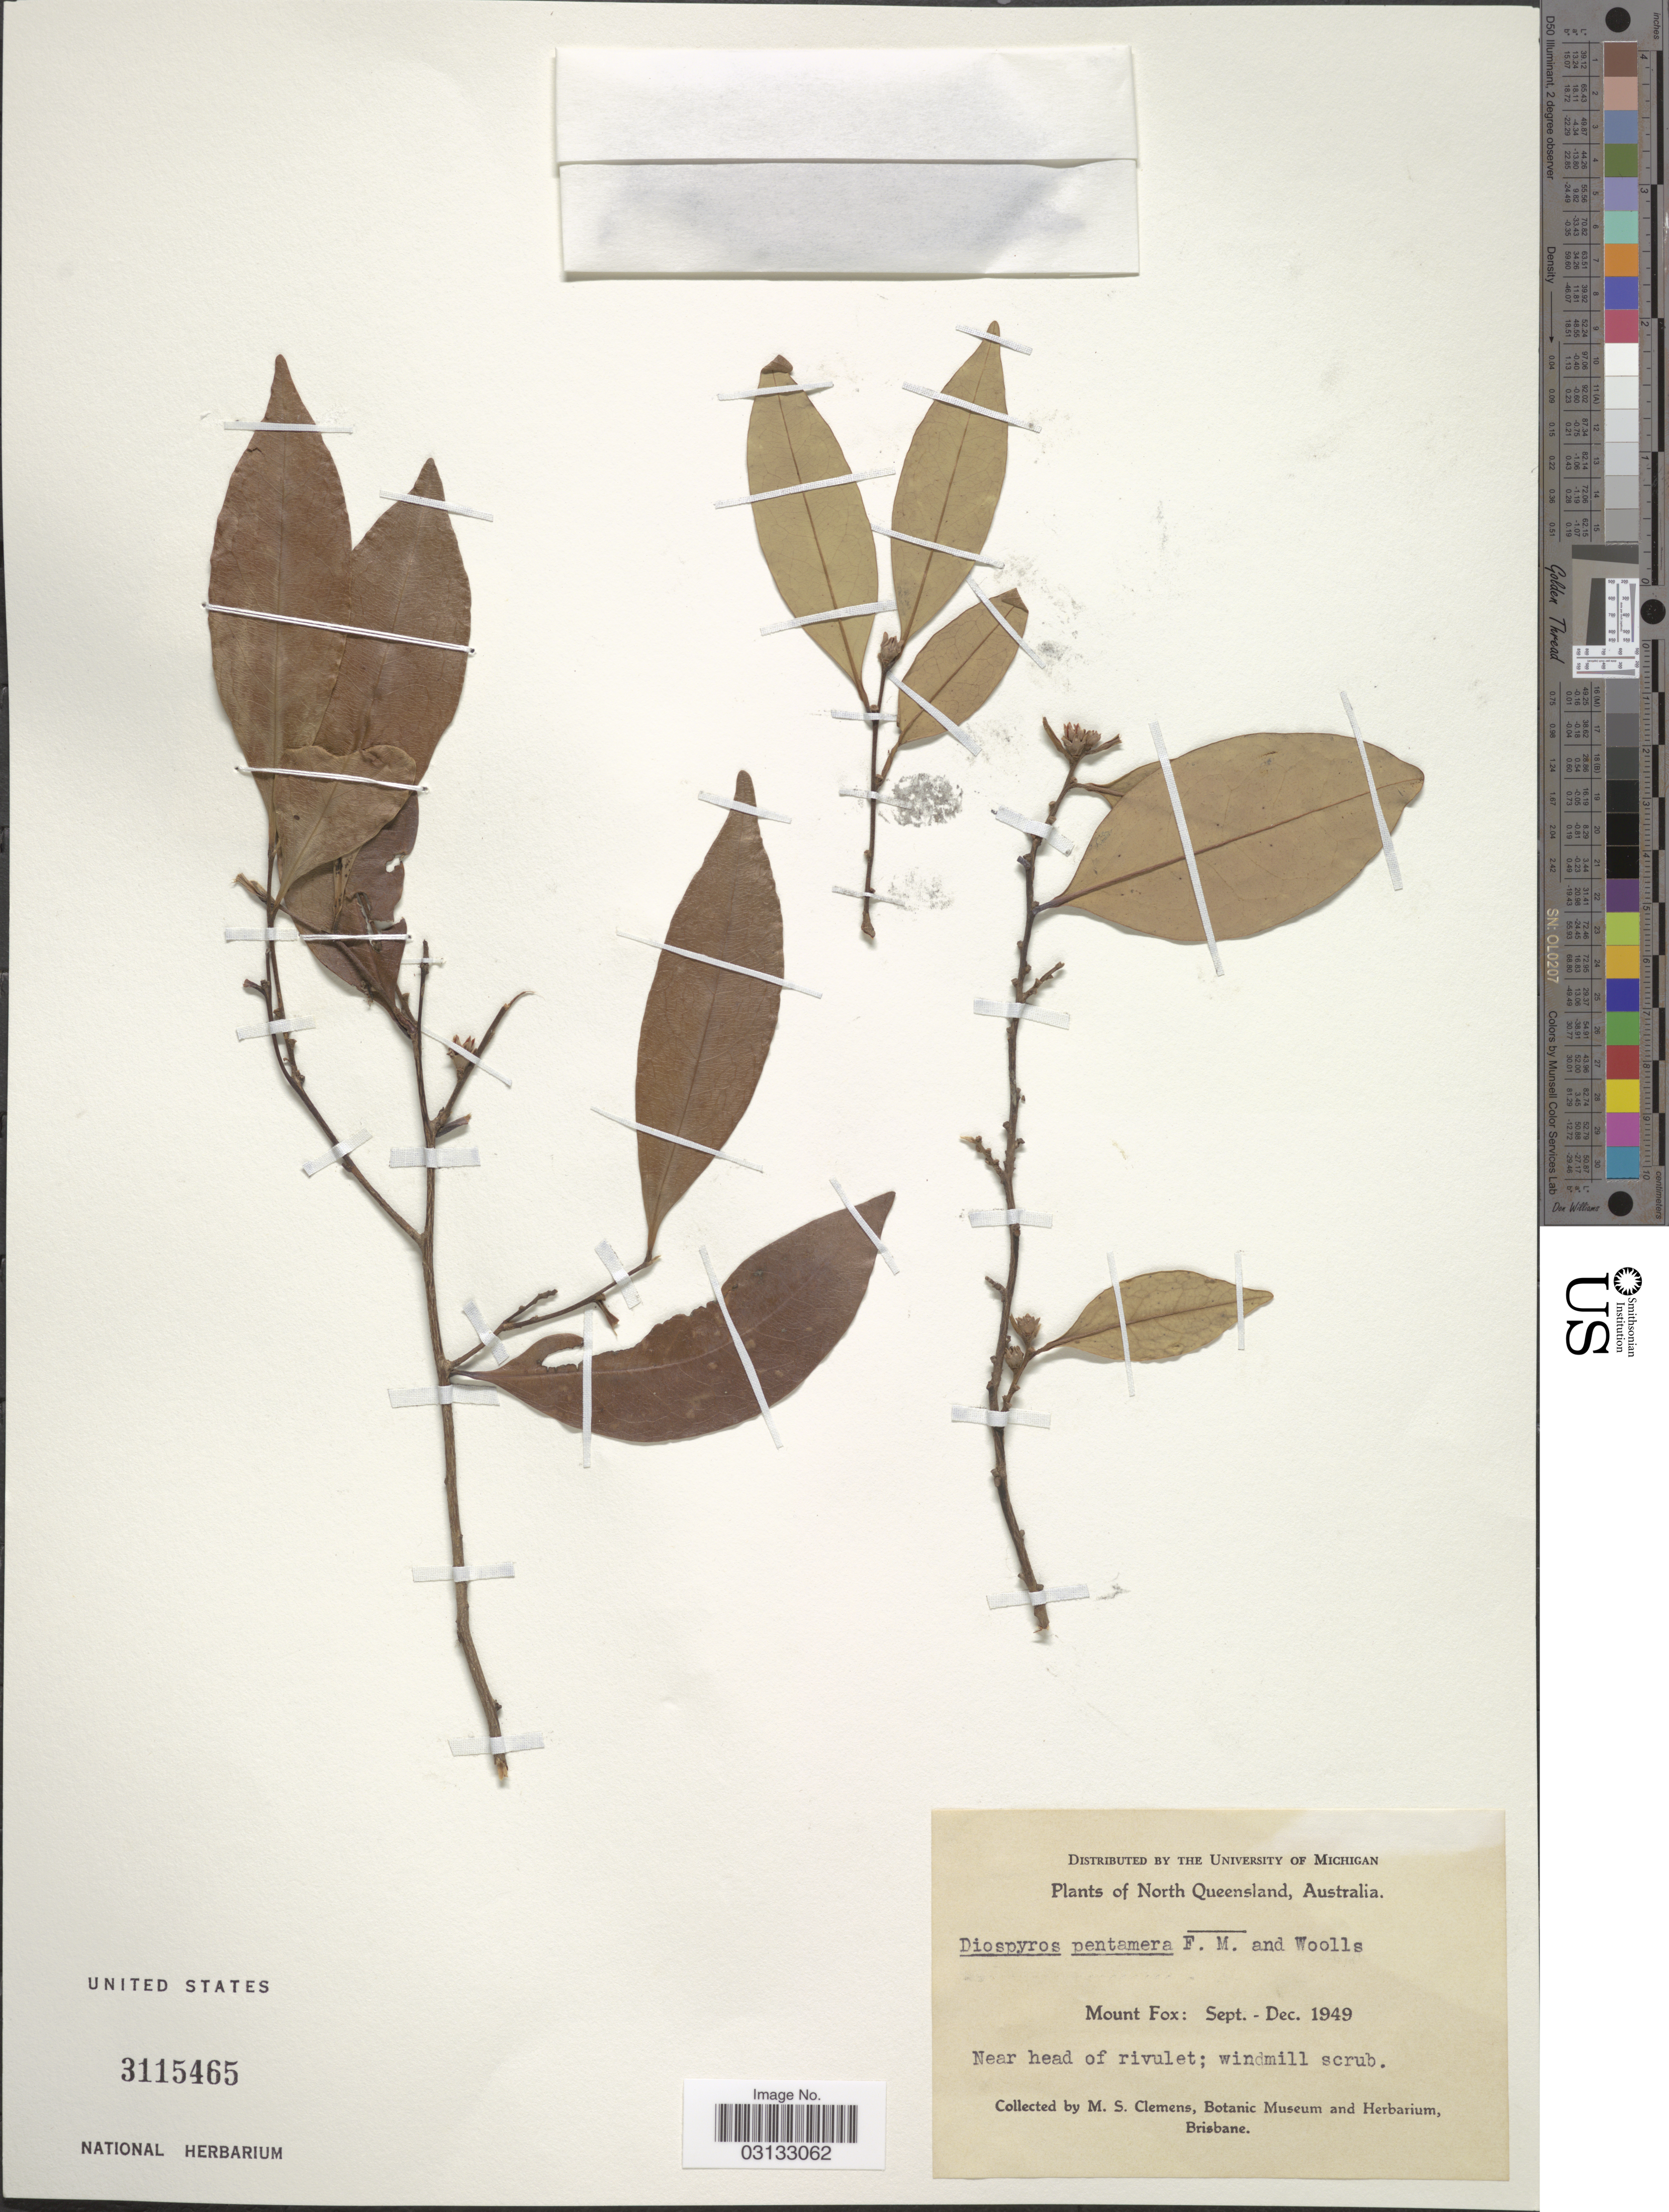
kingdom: Plantae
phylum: Tracheophyta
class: Magnoliopsida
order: Ericales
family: Ebenaceae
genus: Diospyros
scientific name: Diospyros pentamera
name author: (F. Muell.) Woods & F. Muell.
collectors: M. S. Clemens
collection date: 1949-09/1949-12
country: Australia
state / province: Queensland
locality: North Queensland, Australia, Mount Fox, near head of rivulet, windmill scrub.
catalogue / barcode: US 3115465